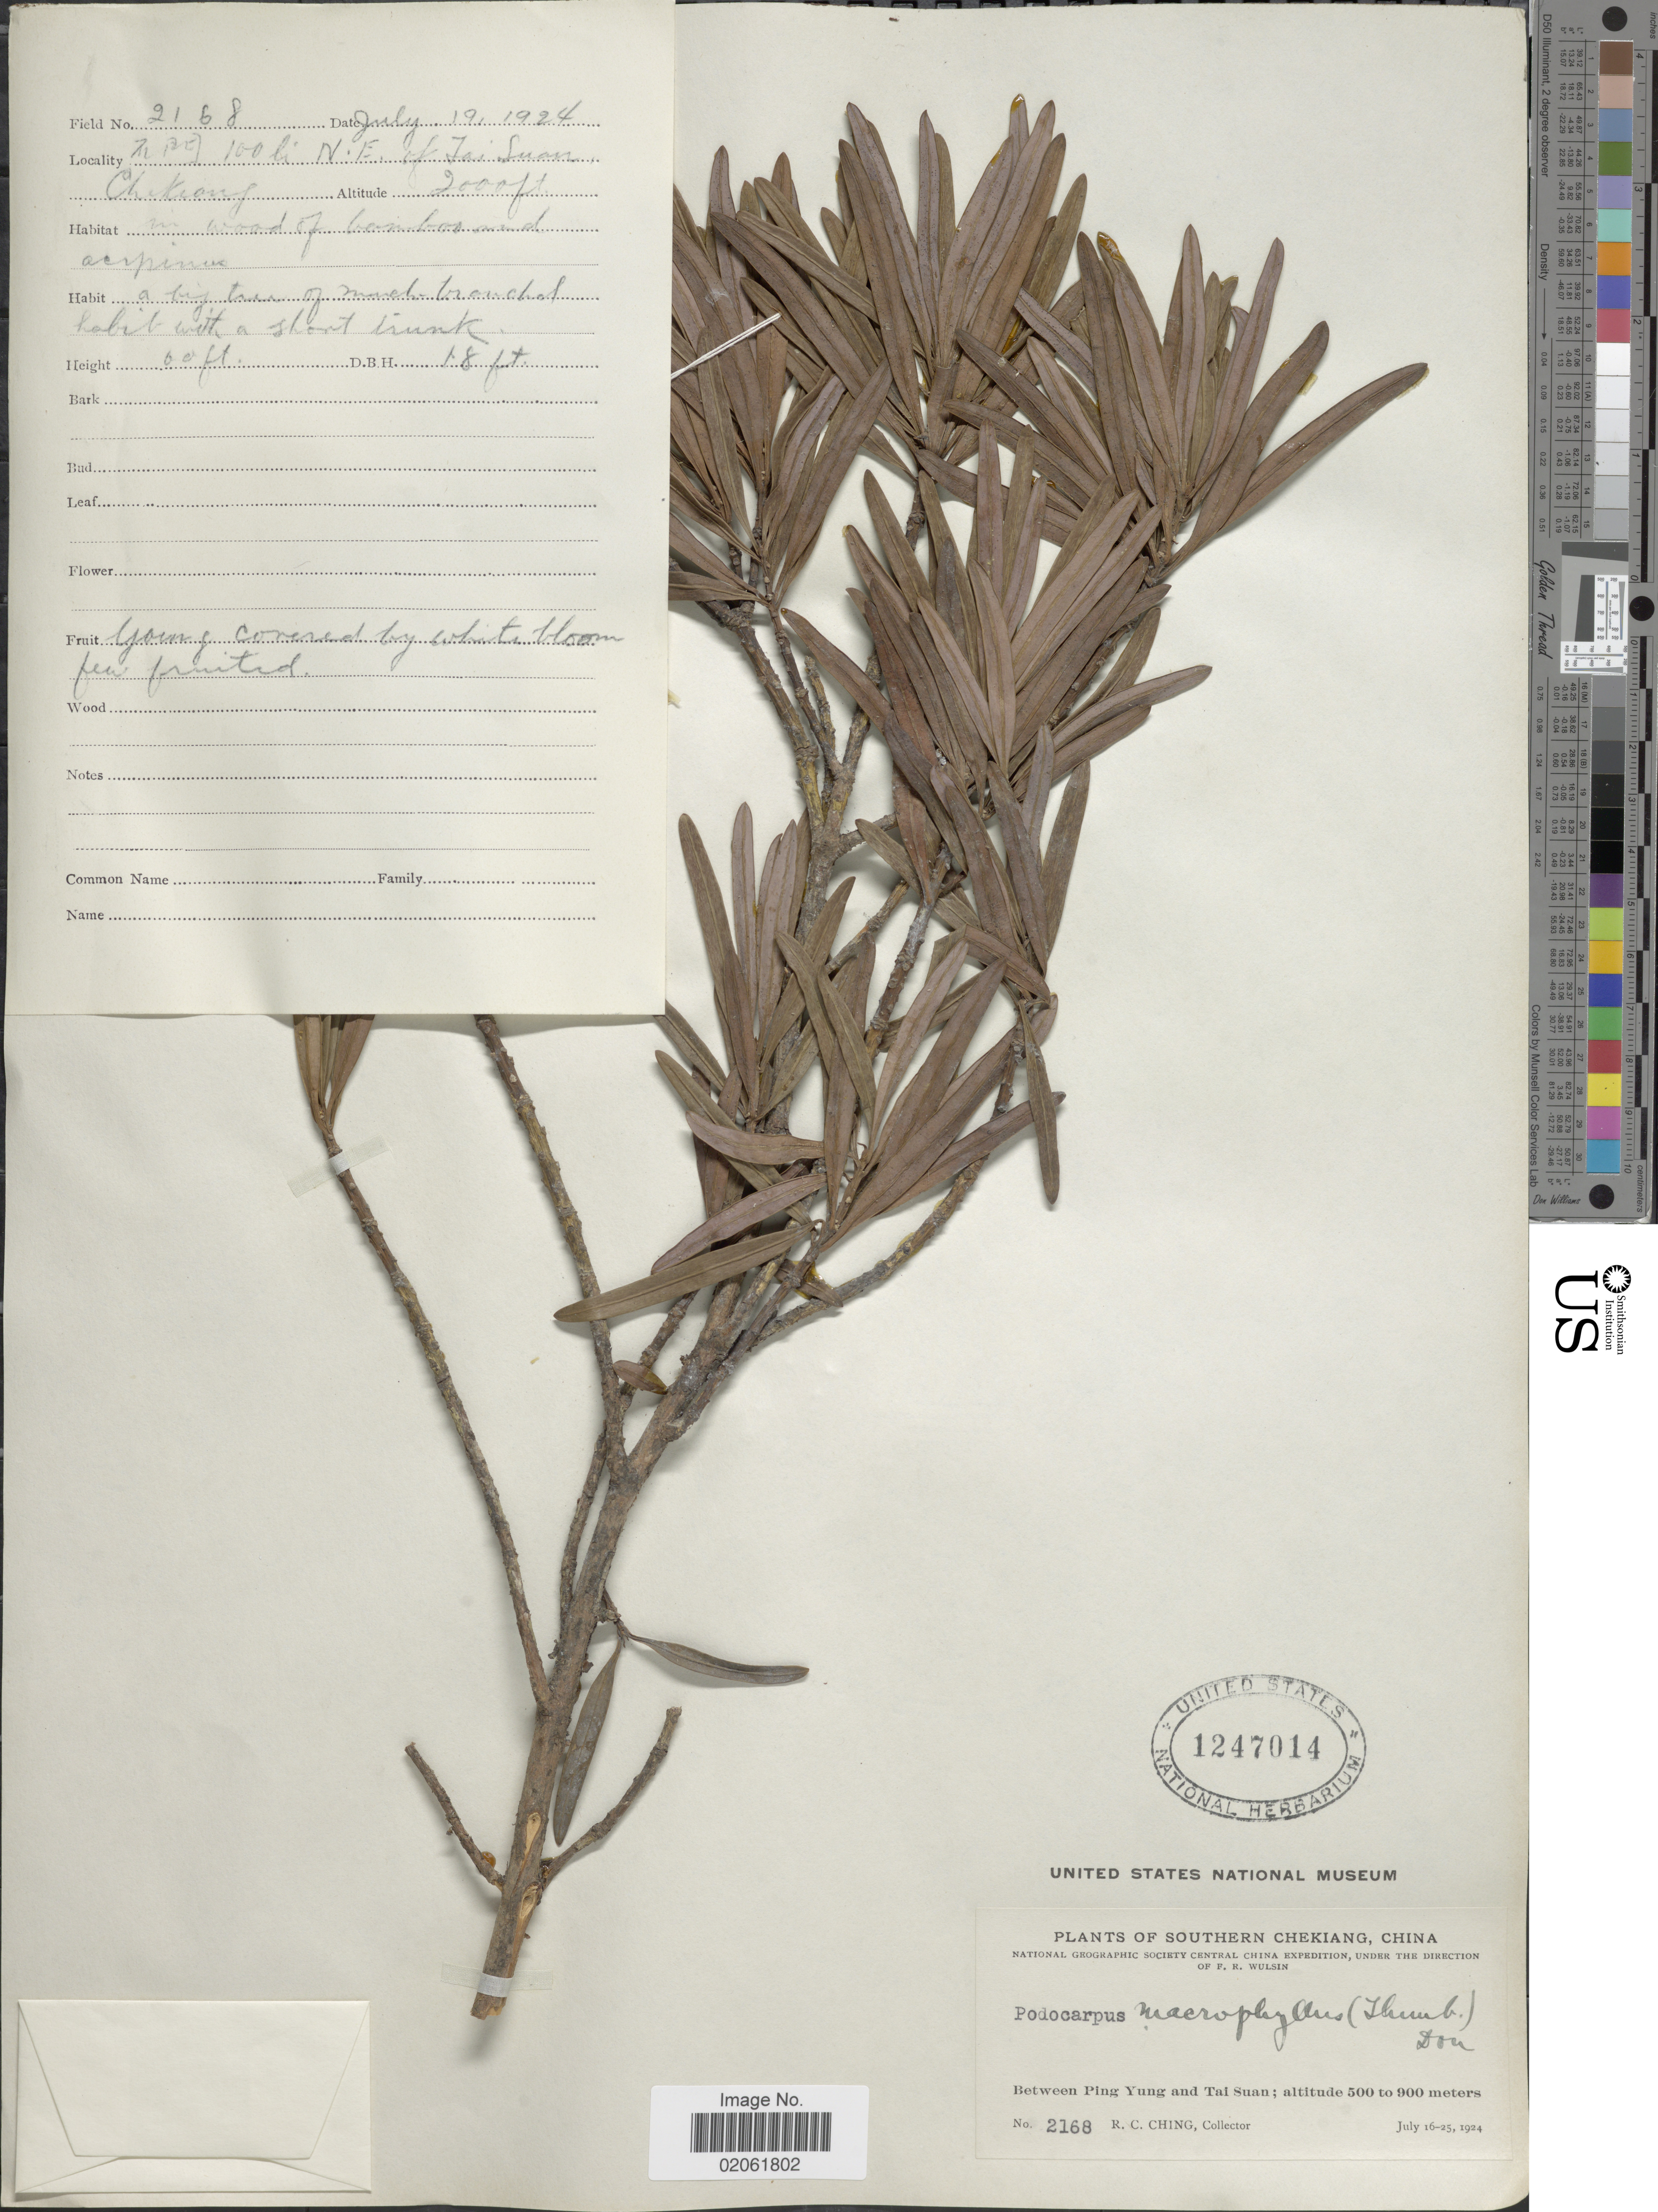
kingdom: Plantae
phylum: Tracheophyta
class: Pinopsida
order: Pinales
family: Podocarpaceae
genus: Podocarpus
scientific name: Podocarpus macrophyllus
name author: (Thunb.) Sweet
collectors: R. C. Ching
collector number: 2168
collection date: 1924-07-16/1924-07-25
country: China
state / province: Zhejiang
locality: Southern Chekiang, Between Ping Yung and Tai Suan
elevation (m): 500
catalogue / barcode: US 1247014